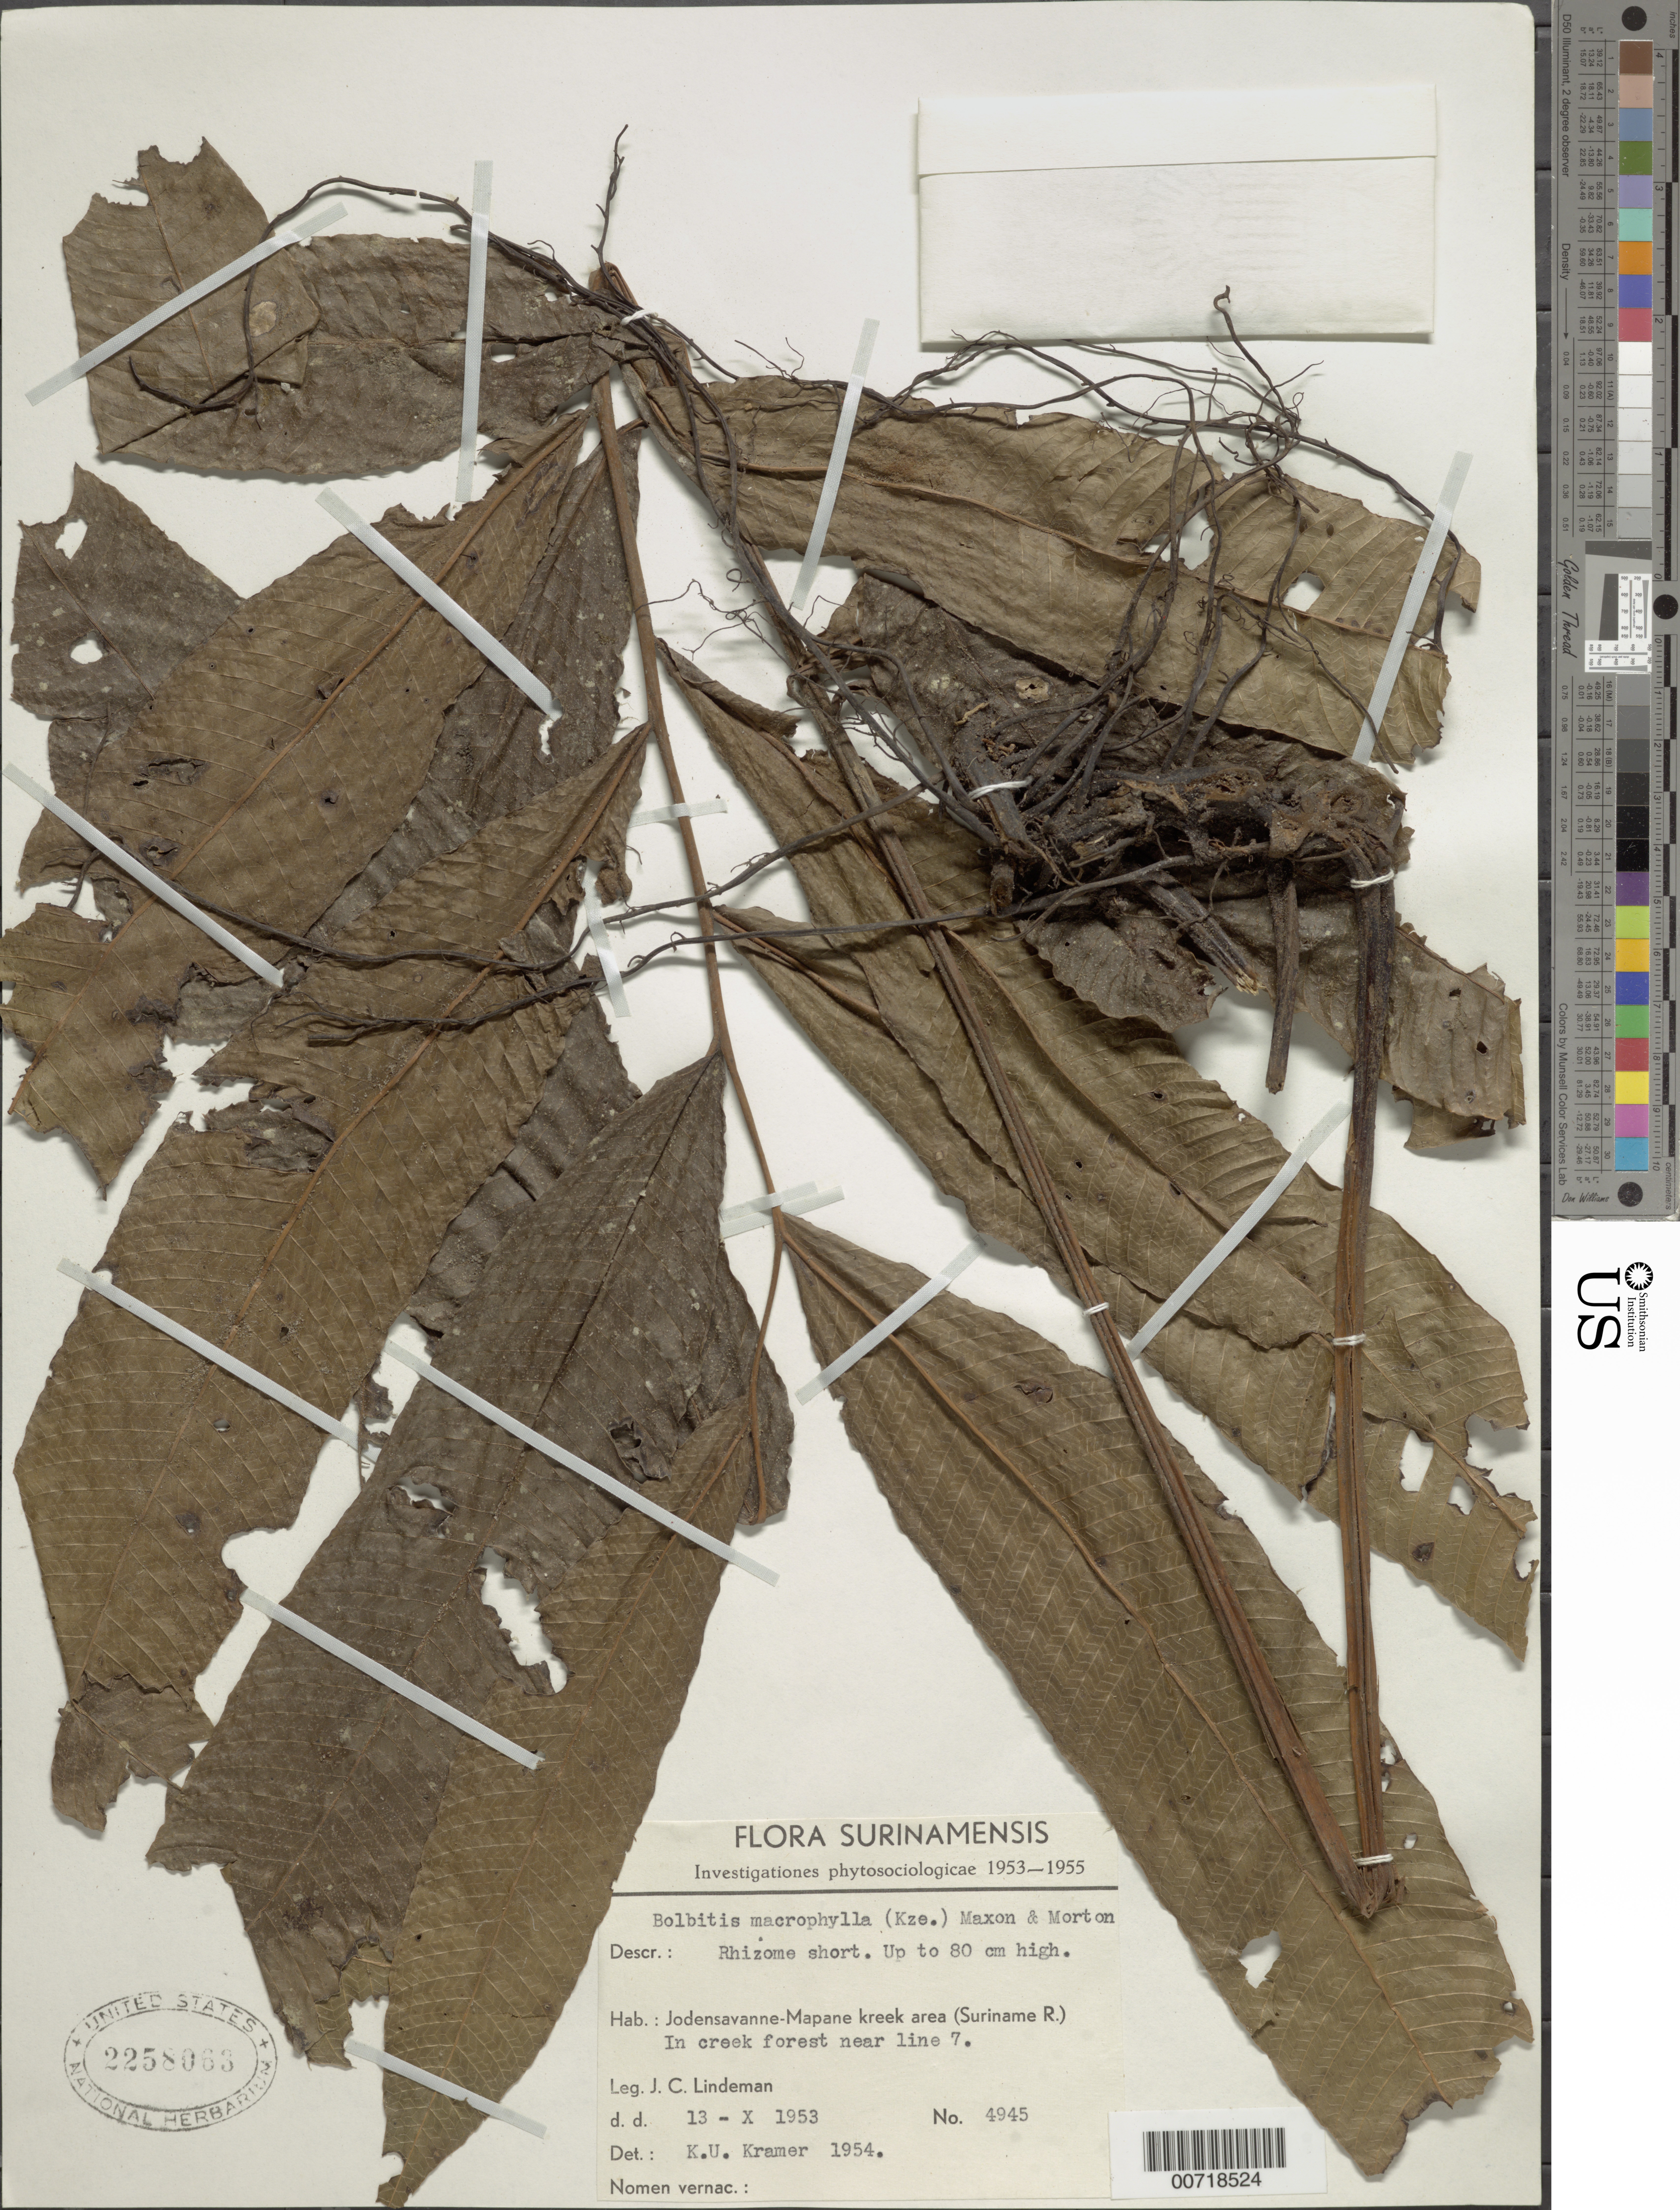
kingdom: Plantae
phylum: Tracheophyta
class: Polypodiopsida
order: Polypodiales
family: Thelypteridaceae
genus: Meniscium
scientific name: Meniscium macrophyllum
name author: Kunze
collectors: J. C. Lindeman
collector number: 4945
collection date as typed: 13-Oct-53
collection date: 1953-10-13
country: Suriname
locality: Jodensavanne-Mapane kreek area (Suriname River)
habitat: Creek forest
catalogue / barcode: US 2258063